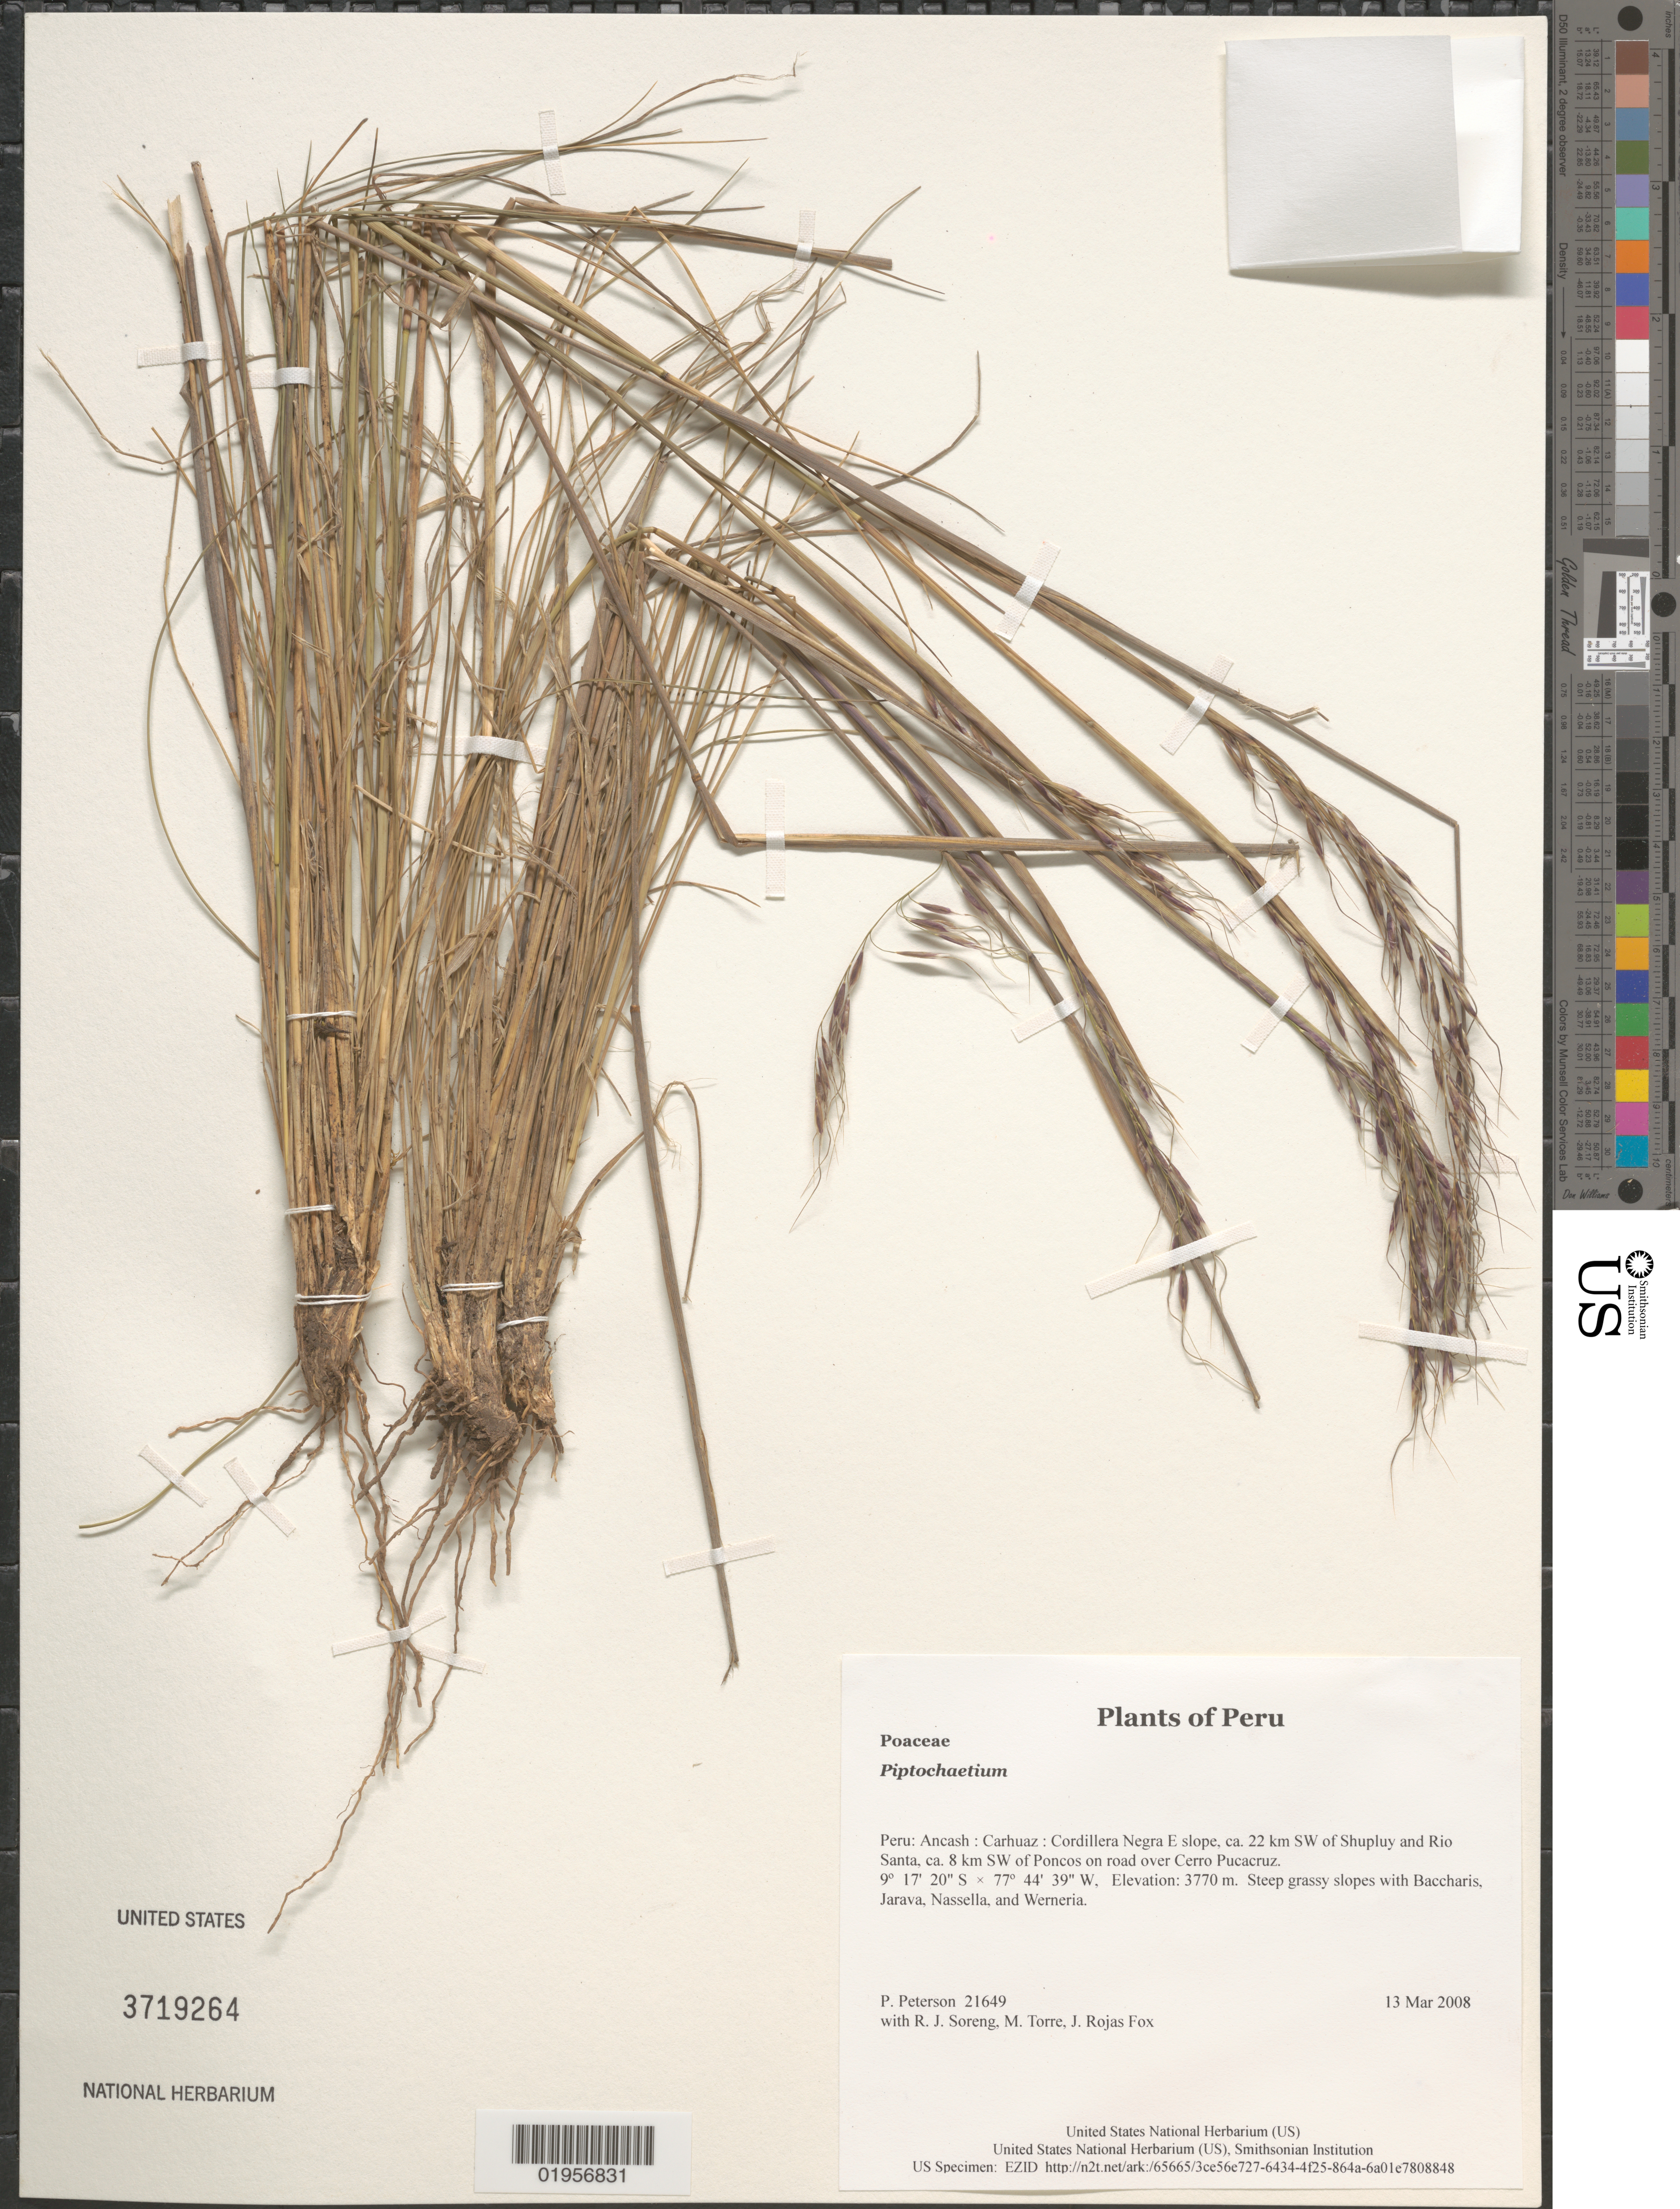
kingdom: Plantae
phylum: Tracheophyta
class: Liliopsida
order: Poales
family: Poaceae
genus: Piptochaetium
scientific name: Piptochaetium sp.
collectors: P. M. Peterson, R. J. Soreng, M. Torre & J. Rojas Fox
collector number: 21649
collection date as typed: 13 Mar 2008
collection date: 2008-03-13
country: Peru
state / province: Ancash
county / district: Carhuaz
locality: Cordillera Negra E slope, ca. 22 km SW of Shupluy and Rio Santa, ca. 8 km SW of Poncos on road over Cerro Pucacruz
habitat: Steep grassy slopes with Baccharis, Jarava, Nassella, and Werneria.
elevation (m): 3770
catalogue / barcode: US 3719264